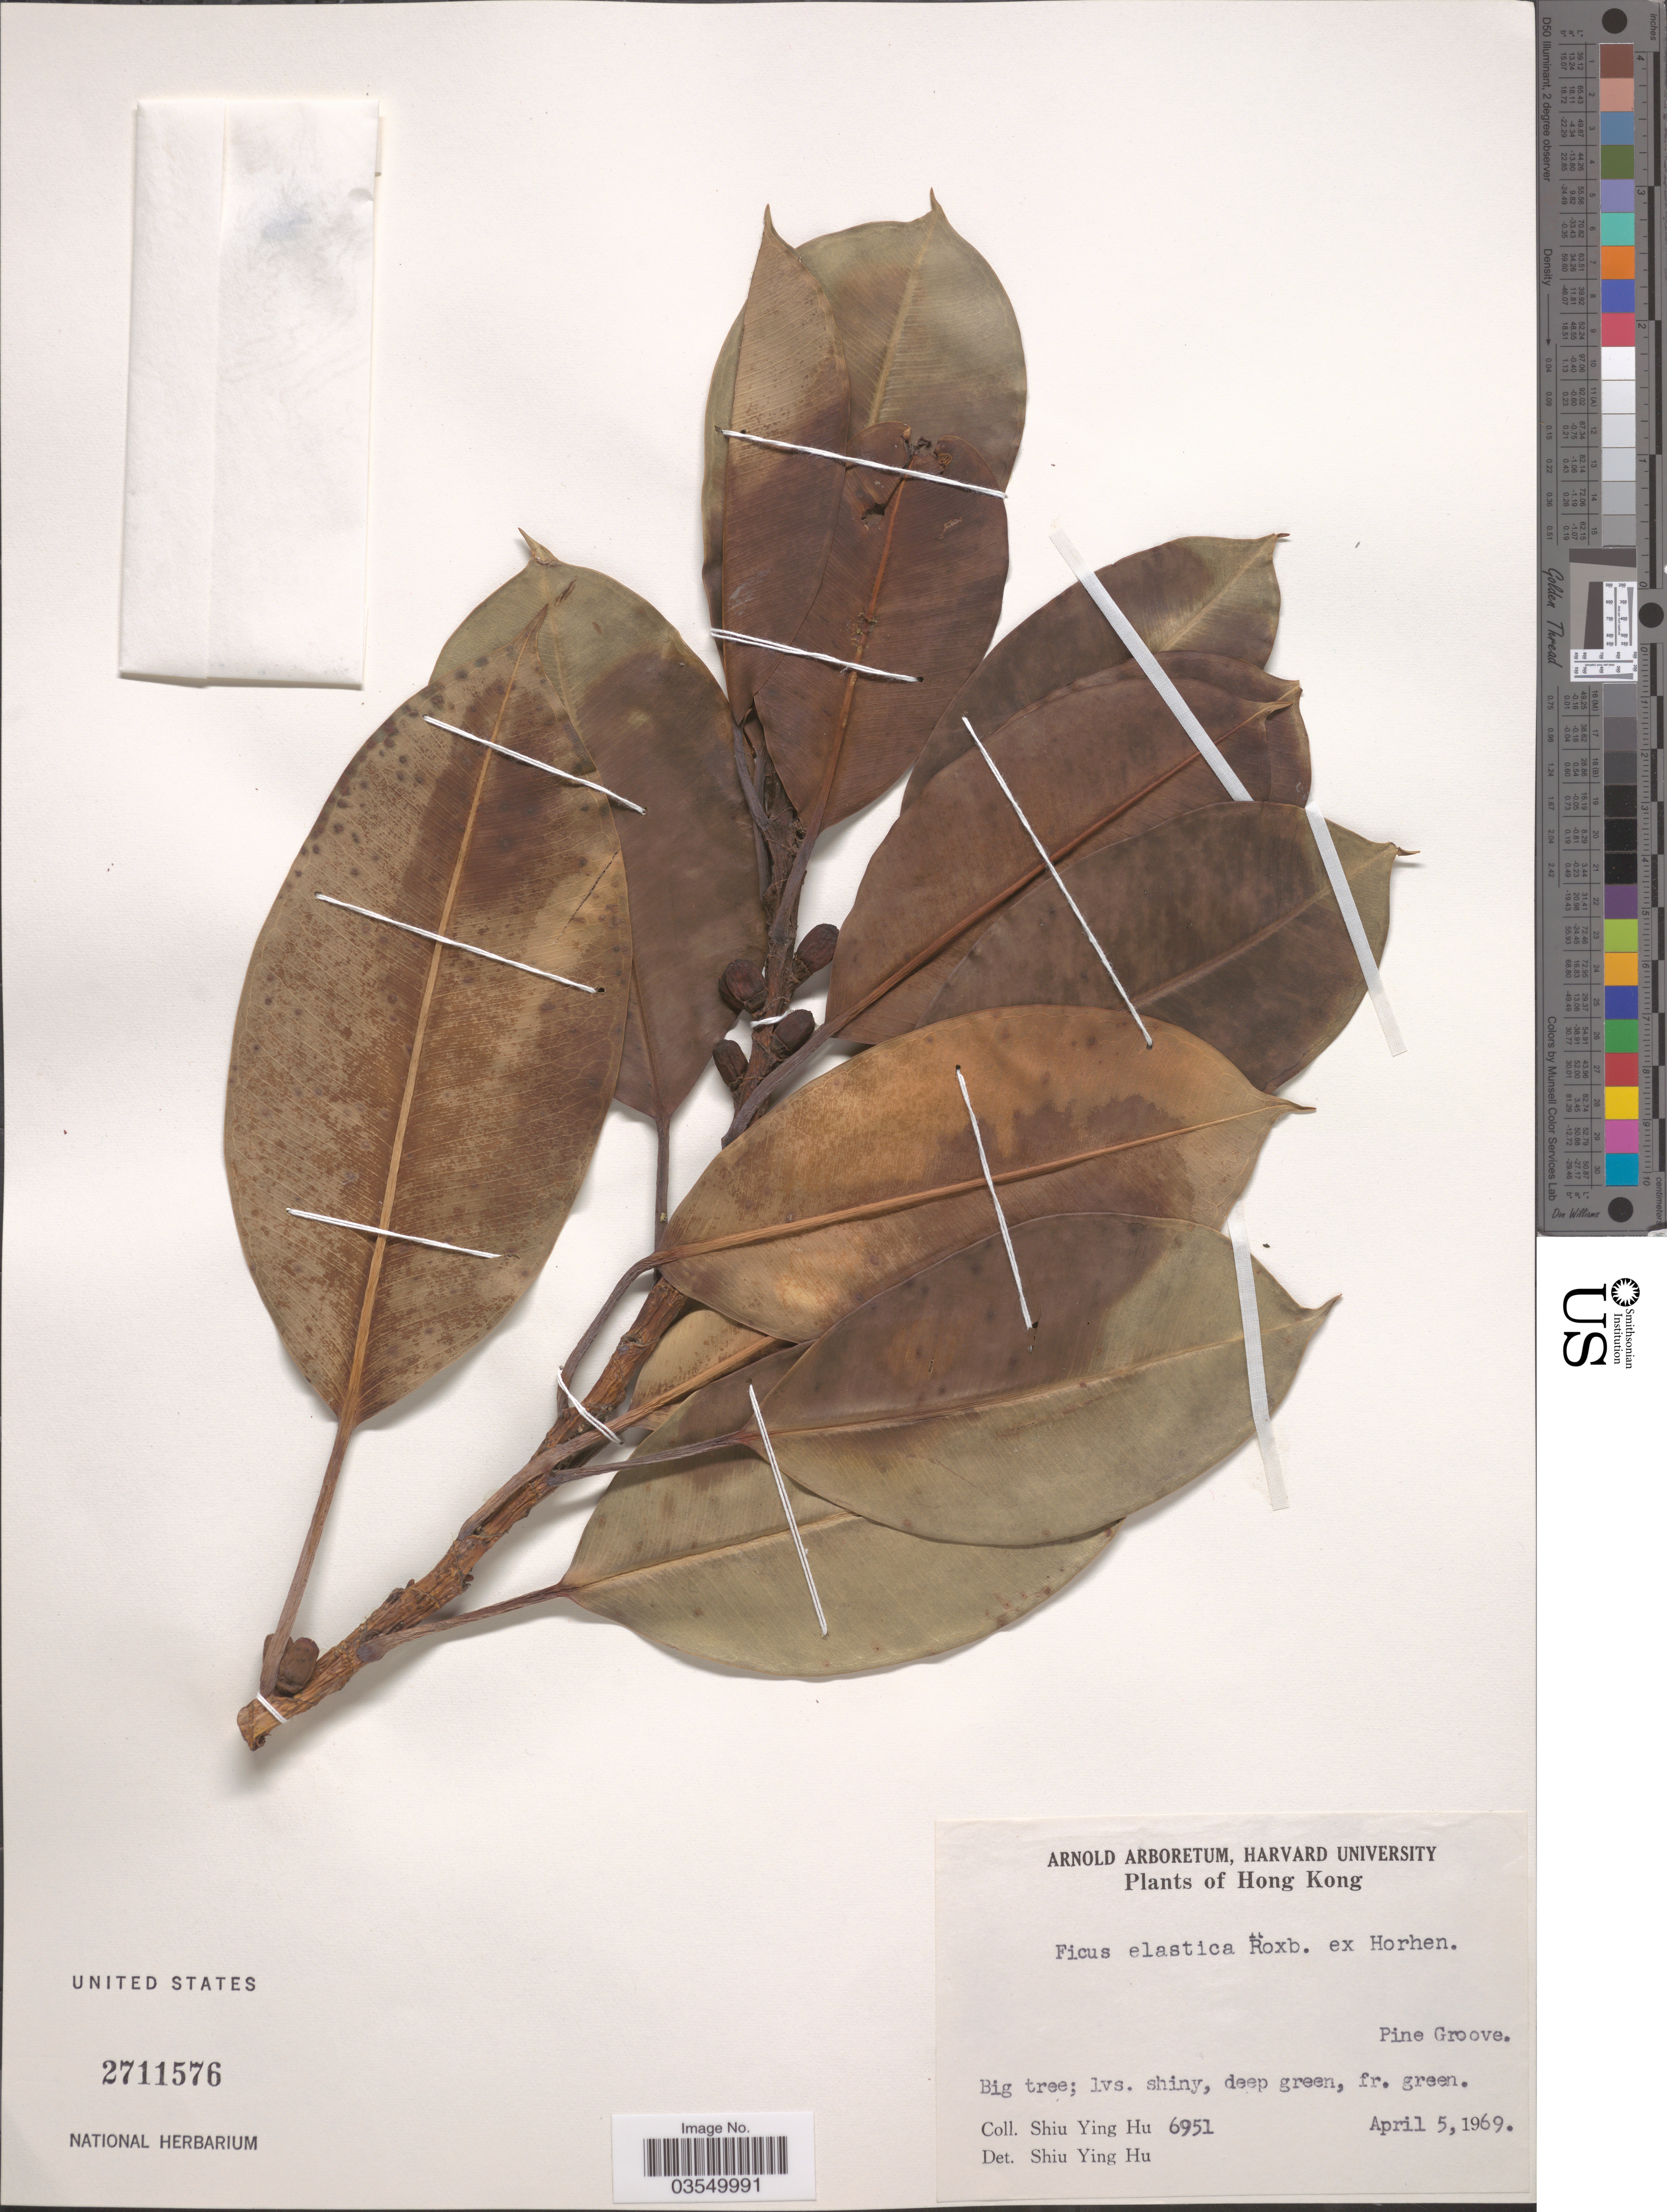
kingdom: Plantae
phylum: Tracheophyta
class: Magnoliopsida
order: Rosales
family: Moraceae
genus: Ficus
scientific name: Ficus elastica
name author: Roxb.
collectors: S. Y. Hu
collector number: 6951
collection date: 1969-04-05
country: China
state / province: Hong Kong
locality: Pine Groove.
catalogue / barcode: US 2711576